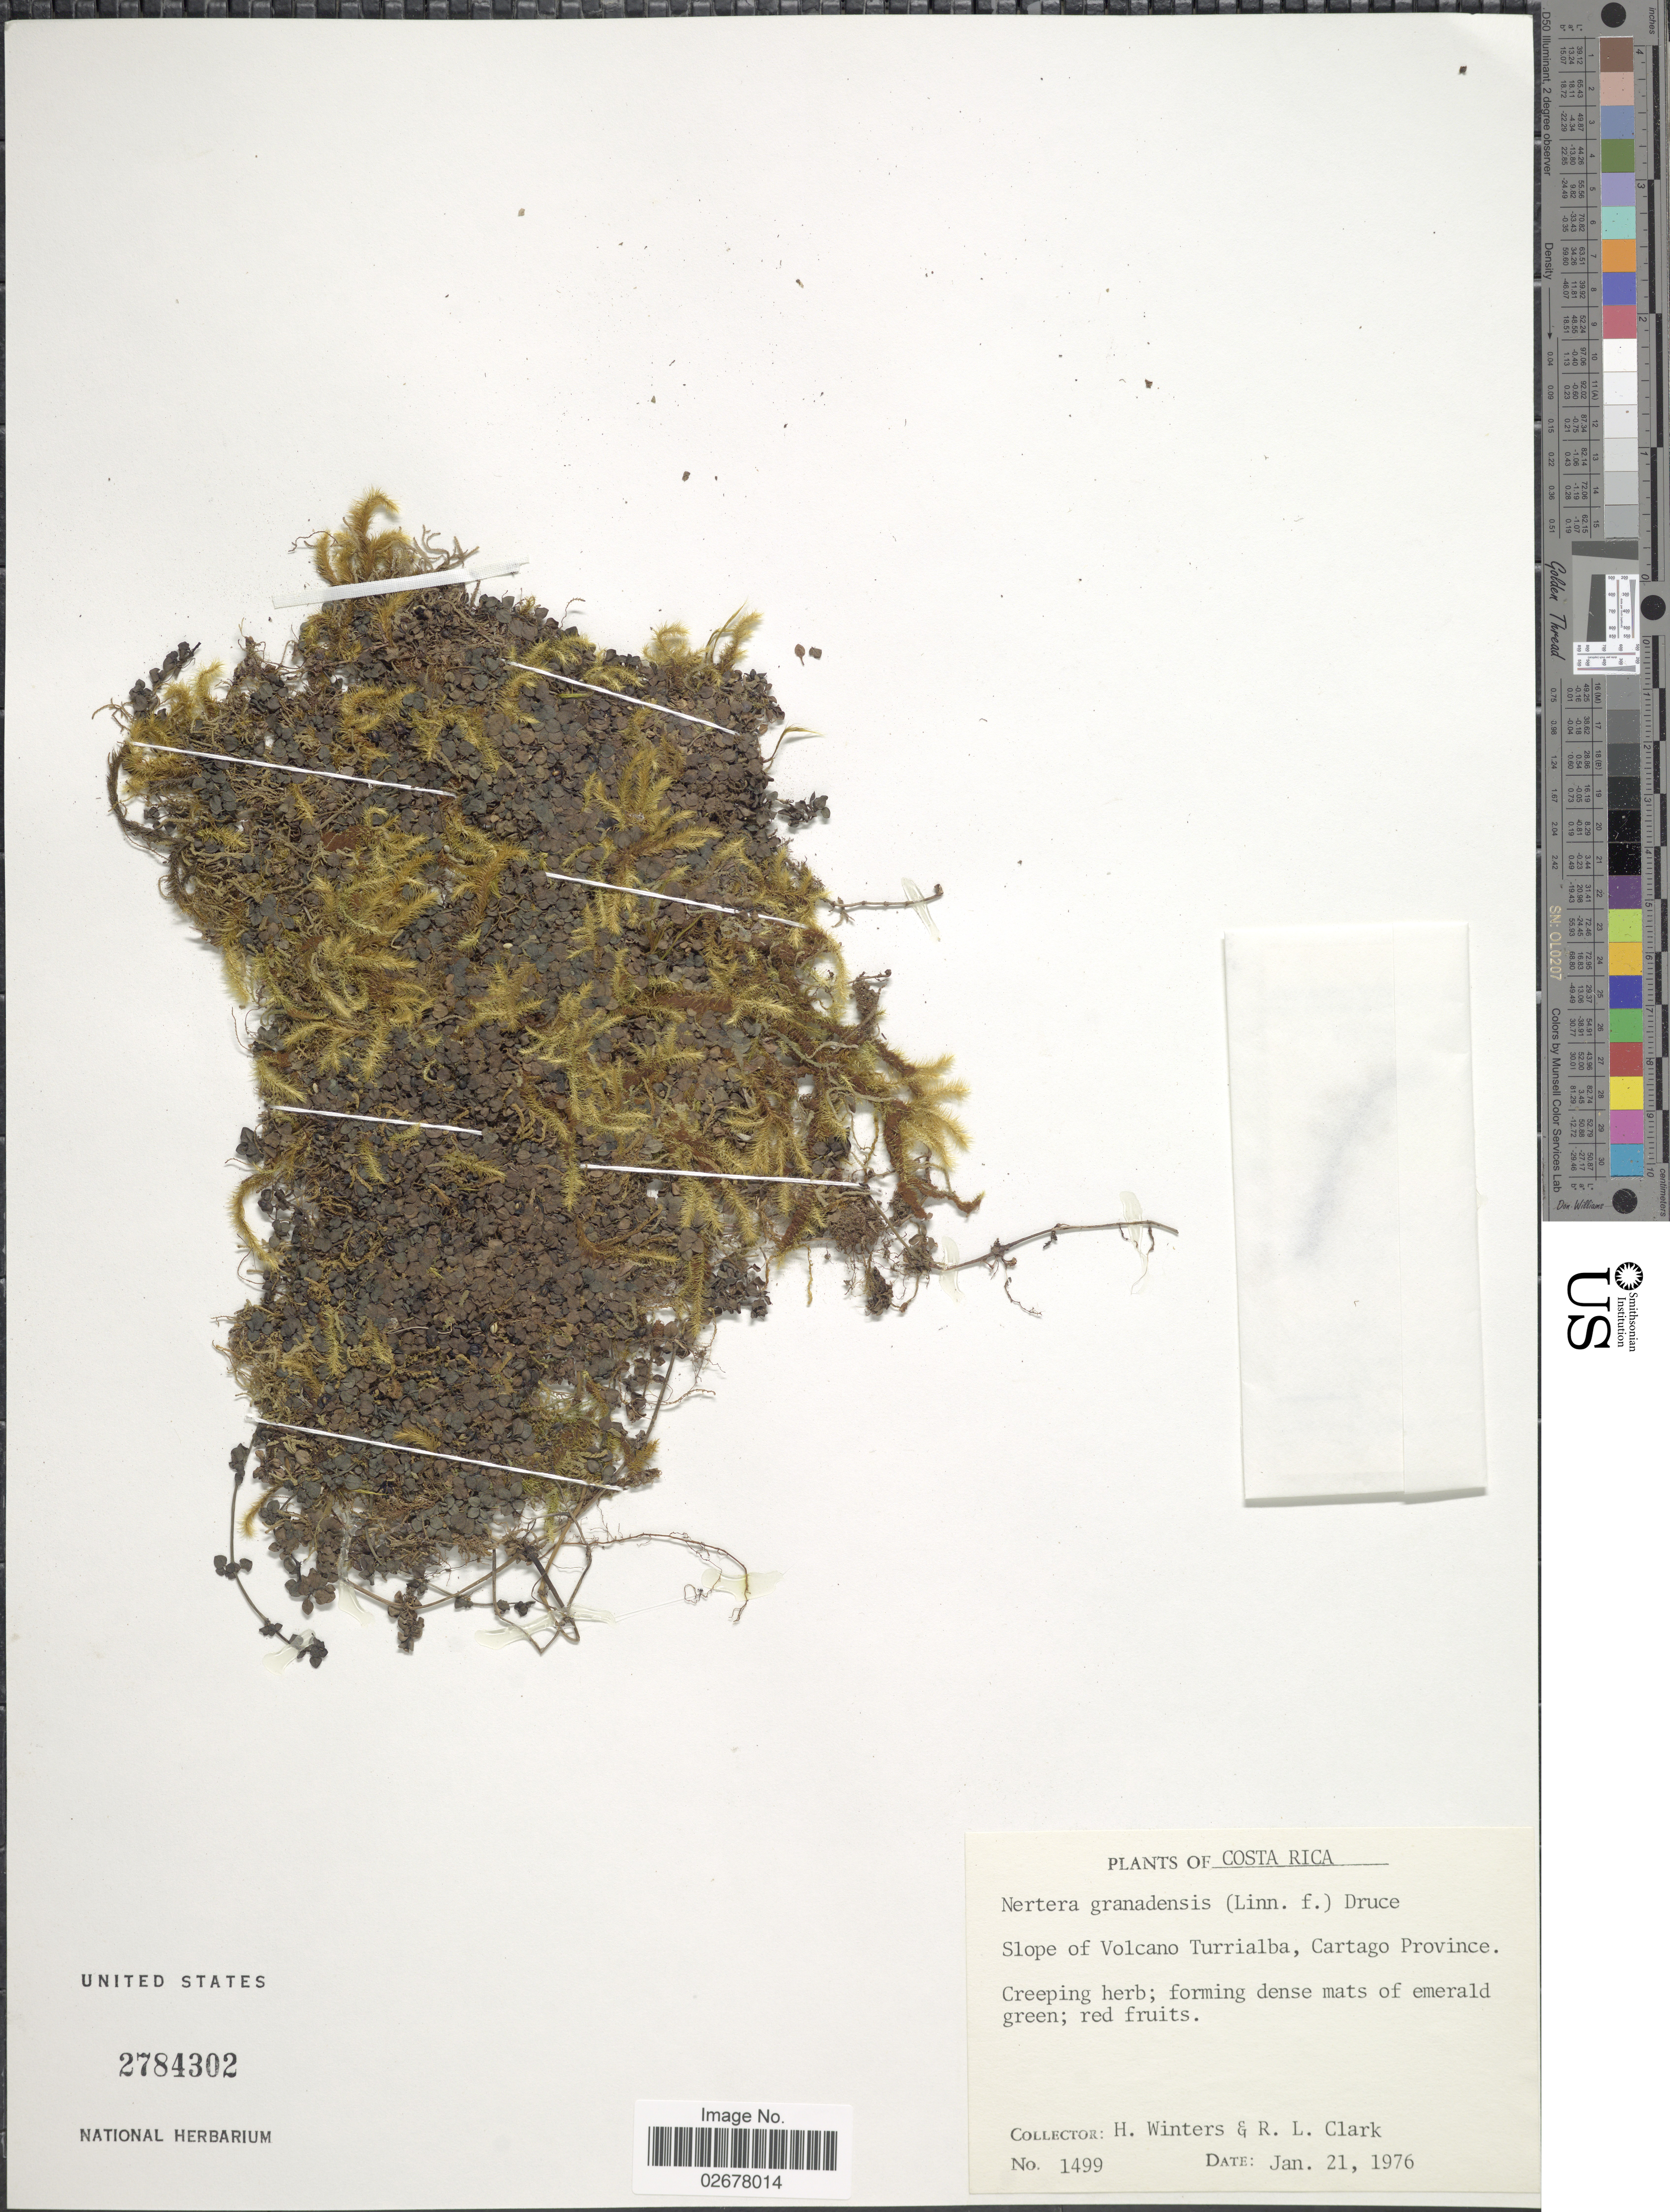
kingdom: Plantae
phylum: Tracheophyta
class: Magnoliopsida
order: Gentianales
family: Rubiaceae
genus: Nertera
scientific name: Nertera depressa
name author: Banks & Sol. ex Gaertn.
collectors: H. Winters & R. L. Clark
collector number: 1499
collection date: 1976-01-21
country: Costa Rica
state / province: Cartago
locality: Slope of Volcano Turrialba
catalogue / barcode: US 2784302